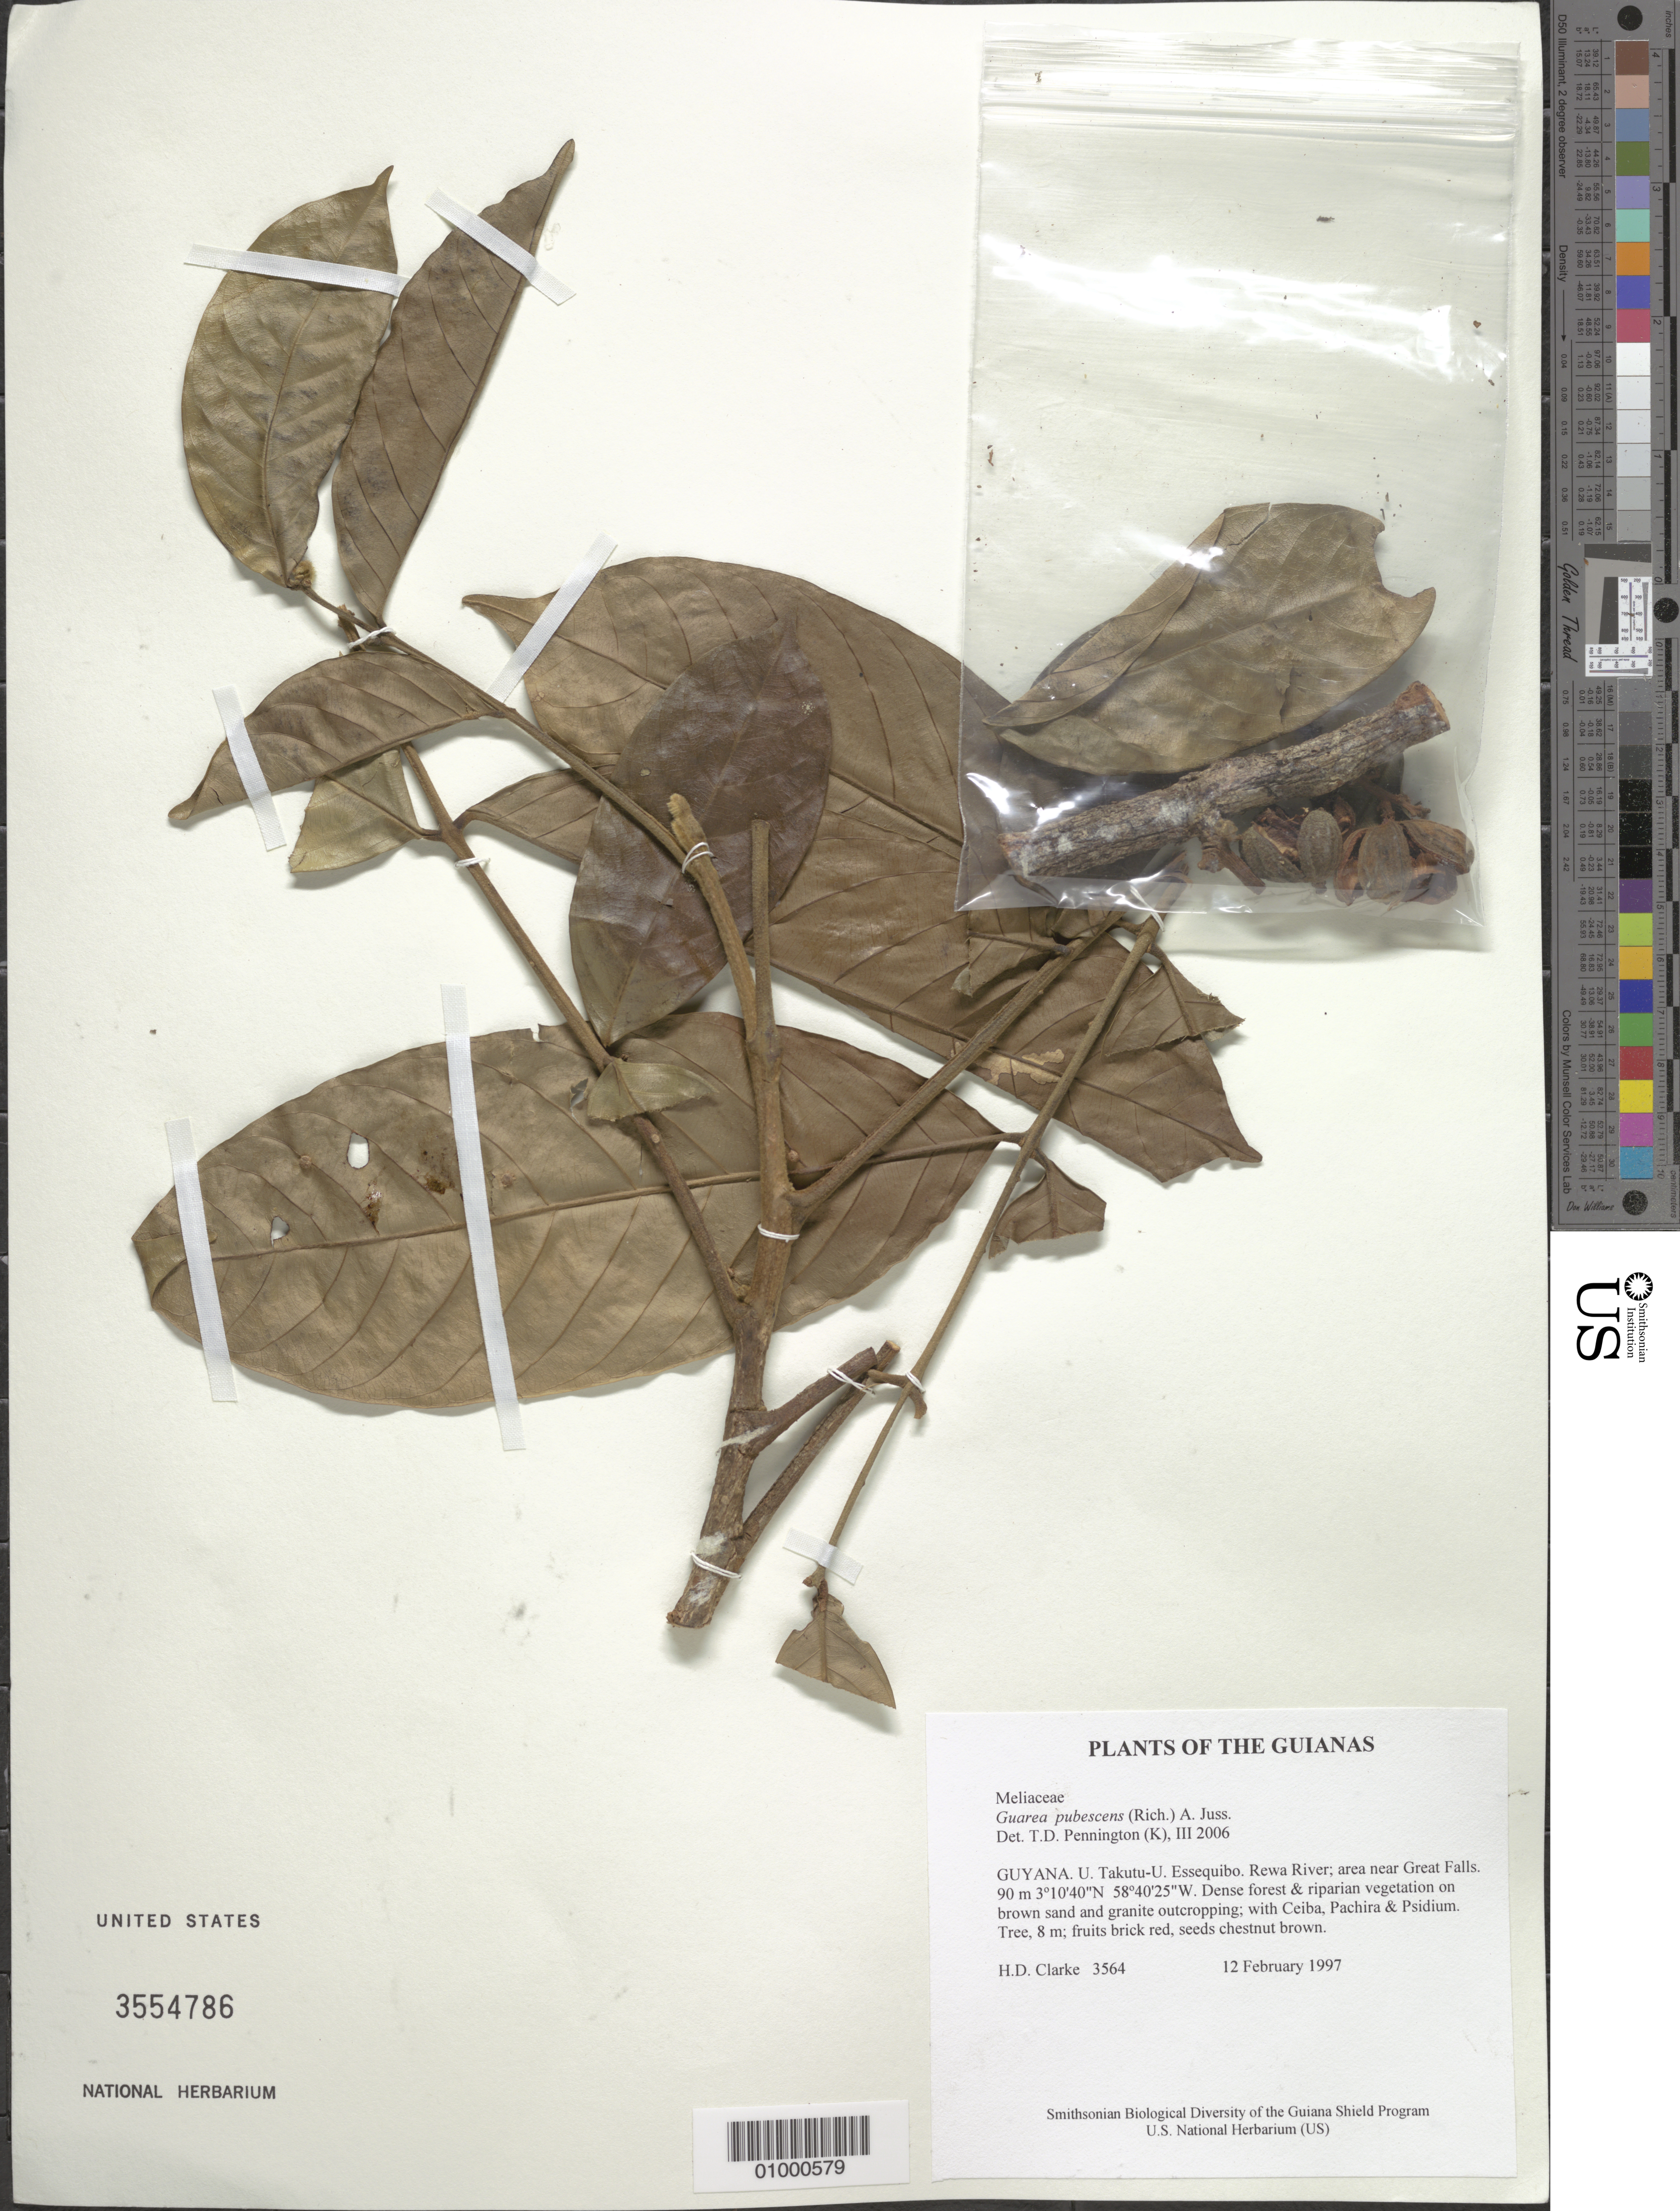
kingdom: Plantae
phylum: Tracheophyta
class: Magnoliopsida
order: Sapindales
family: Meliaceae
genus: Guarea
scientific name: Guarea pubescens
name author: (Rich.) A. Juss.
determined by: Pennington, T. D., (K)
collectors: H. D. Clarke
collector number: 3564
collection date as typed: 12 February 1997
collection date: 1997-02-12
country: Guyana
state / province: U. Takutu-U. Essequibo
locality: Rewa River; area near Great Falls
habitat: Dense forest & riparian vegetation on brown sand and granite outcropping; with Ceiba, Pachira & Psidium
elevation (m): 90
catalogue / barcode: US 3554786